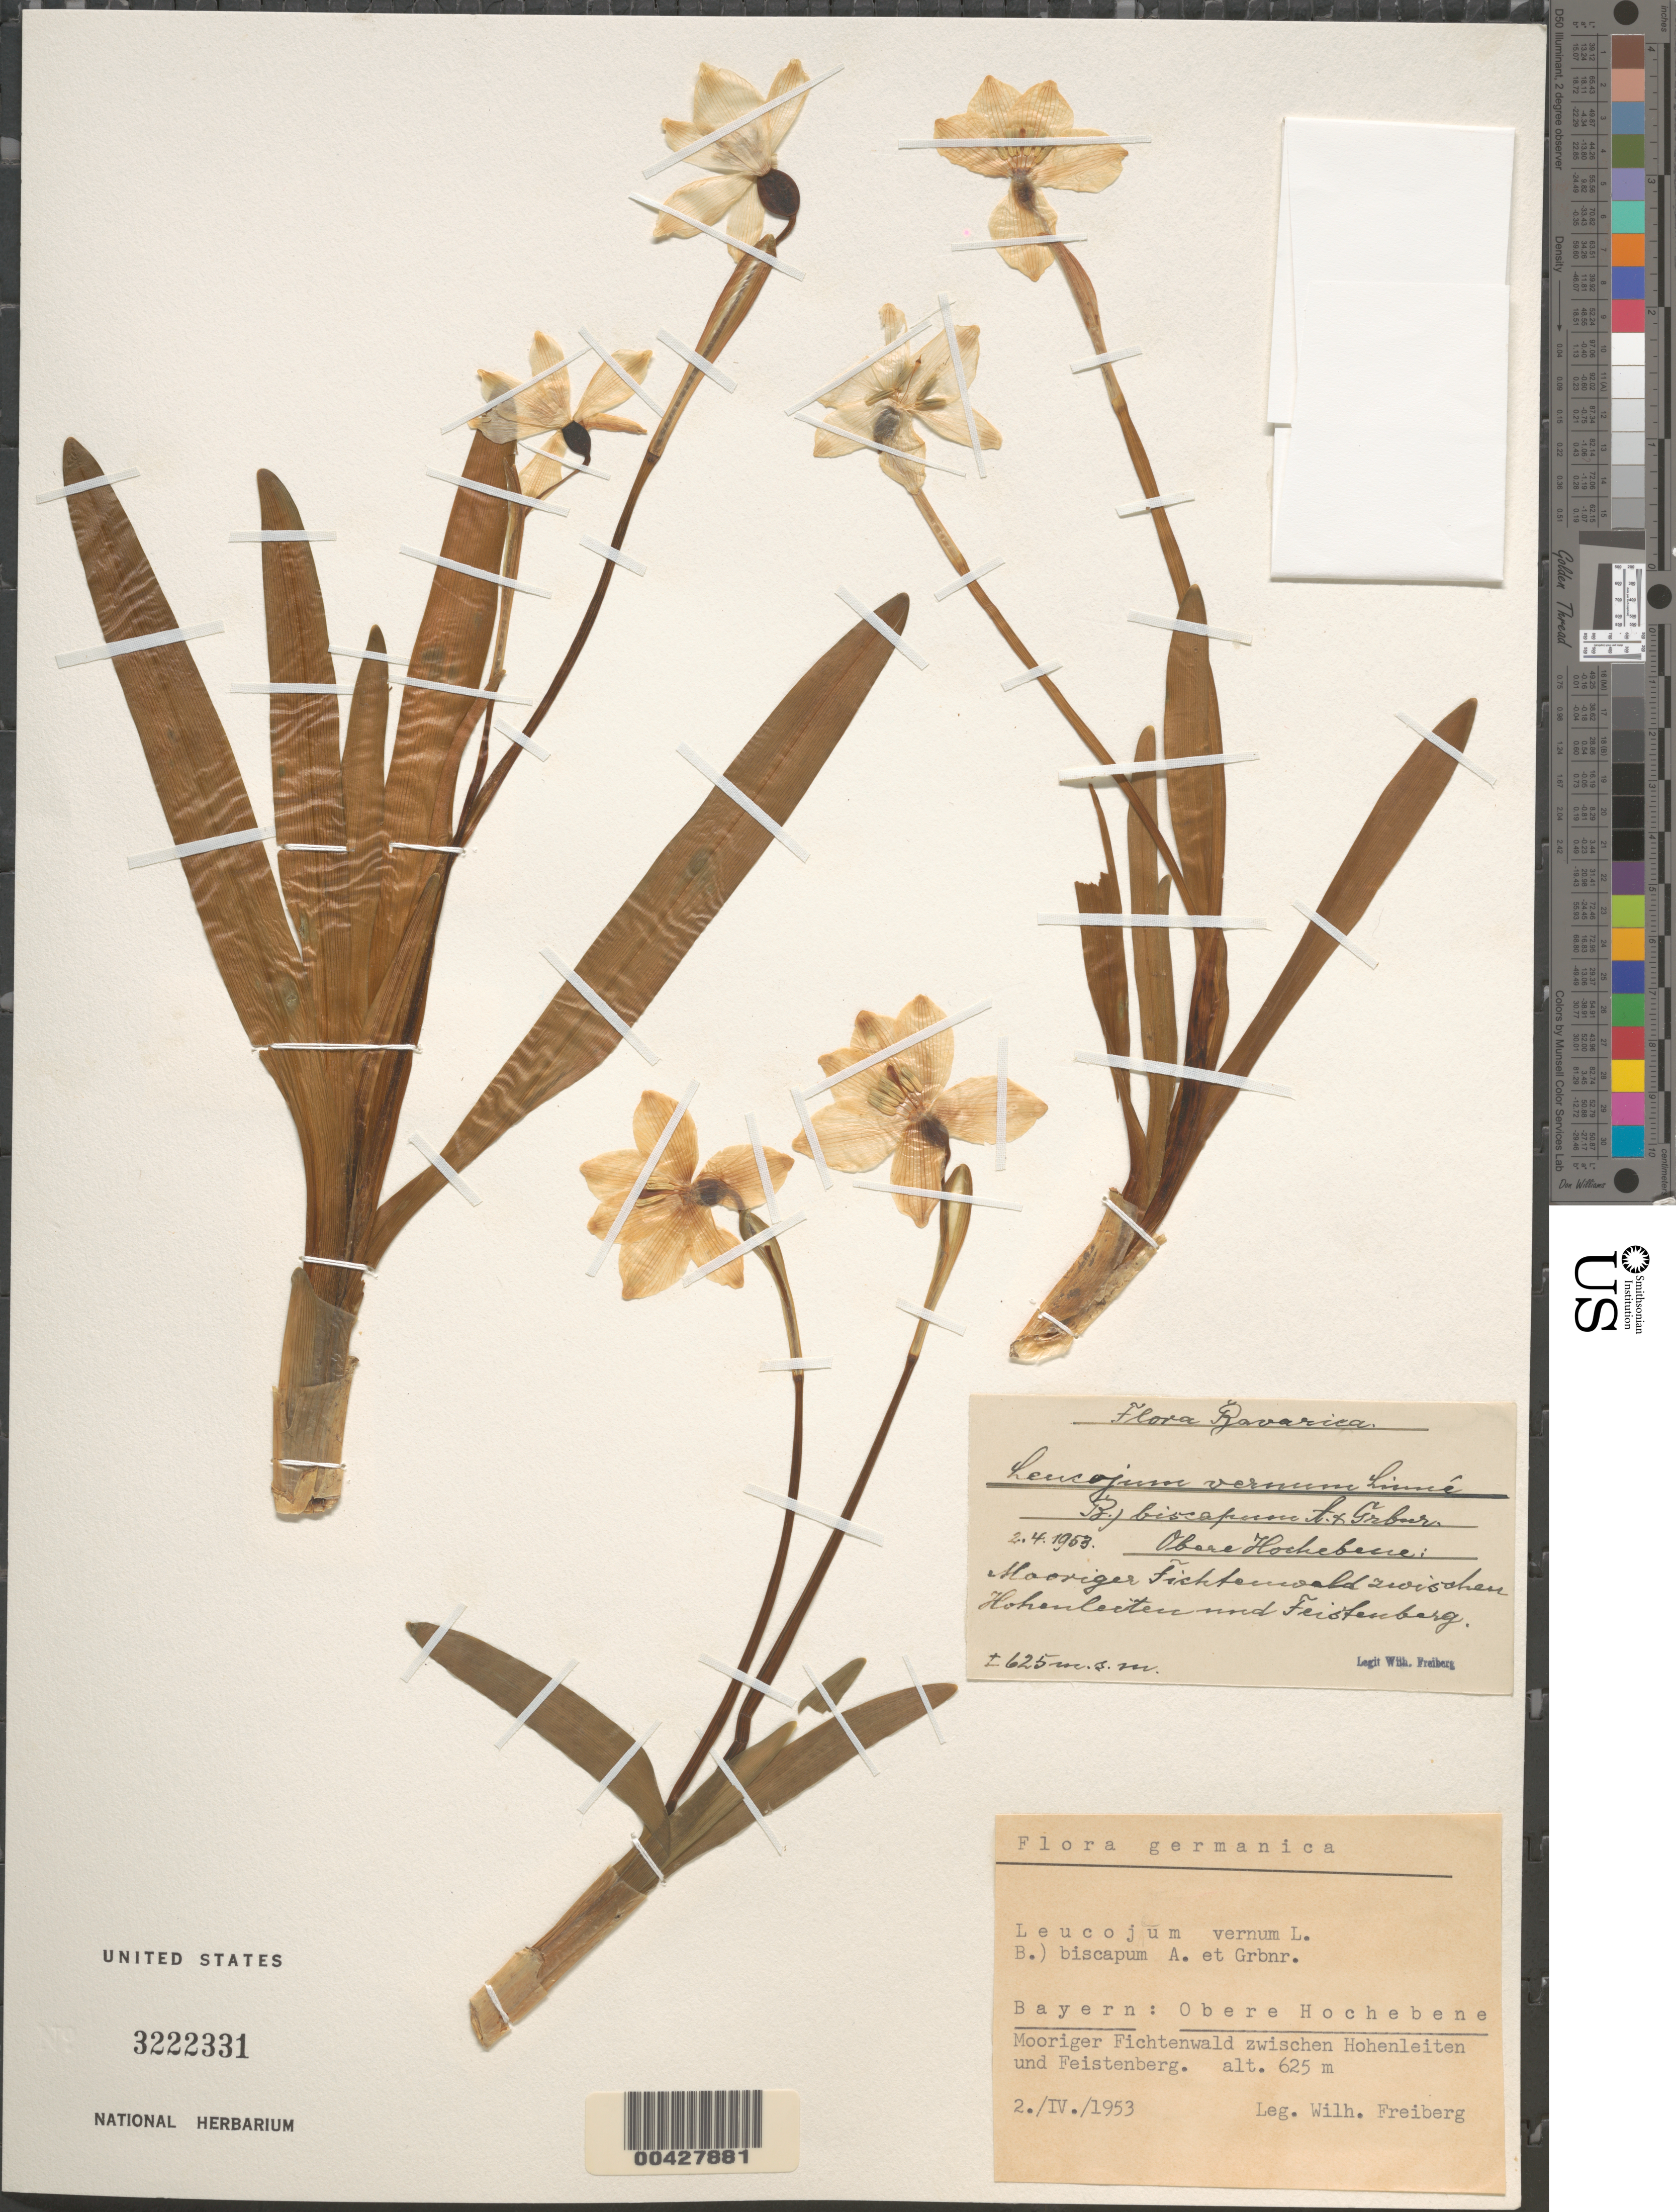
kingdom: Plantae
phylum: Tracheophyta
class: Liliopsida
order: Asparagales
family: Amaryllidaceae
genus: Leucojum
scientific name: Leucojum vernum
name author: L.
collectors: W. Freiberg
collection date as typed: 02 Apr 1953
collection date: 1953-04-02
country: Germany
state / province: Bayern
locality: Obere hochebene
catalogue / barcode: US 3222331